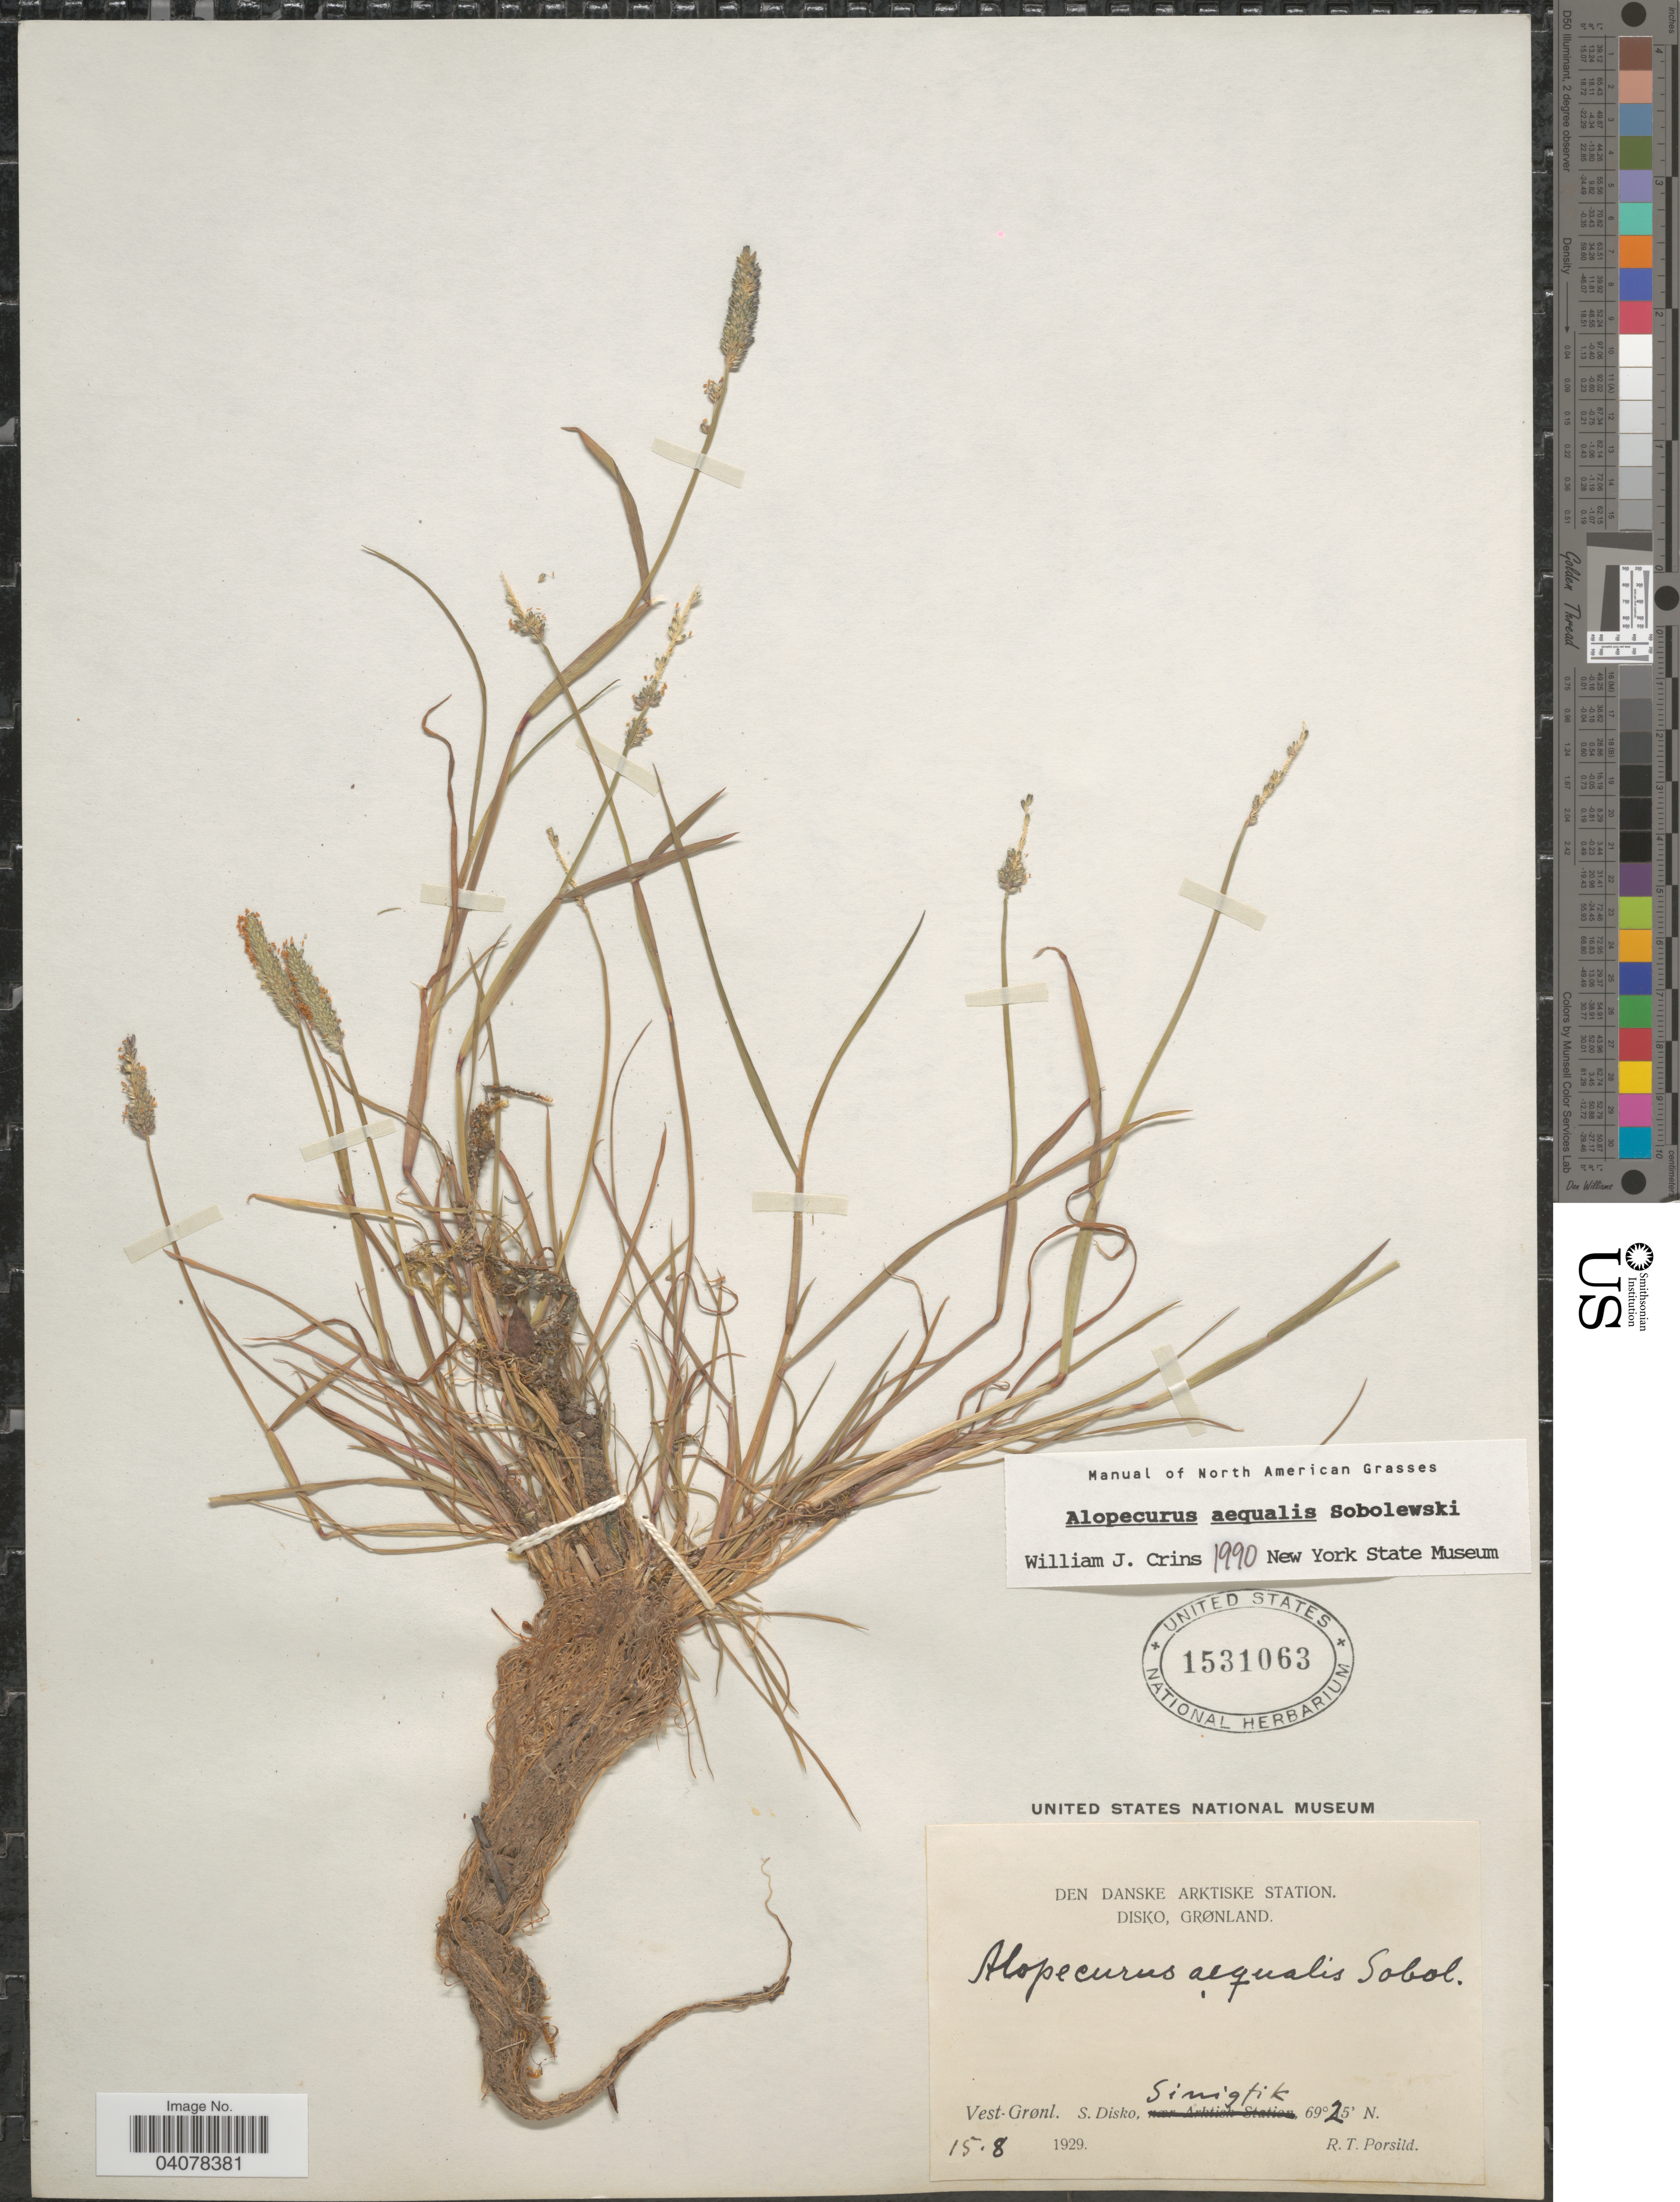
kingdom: Plantae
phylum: Tracheophyta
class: Liliopsida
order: Poales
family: Poaceae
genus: Alopecurus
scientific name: Alopecurus aequalis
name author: Sobol.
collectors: R. T. Porsild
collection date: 1929-08-15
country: Greenland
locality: Den Danske Arktiske Station, Disko, Grønland. Vest-Grønl. S. Disko, Sinigfik.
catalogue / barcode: US 1531063